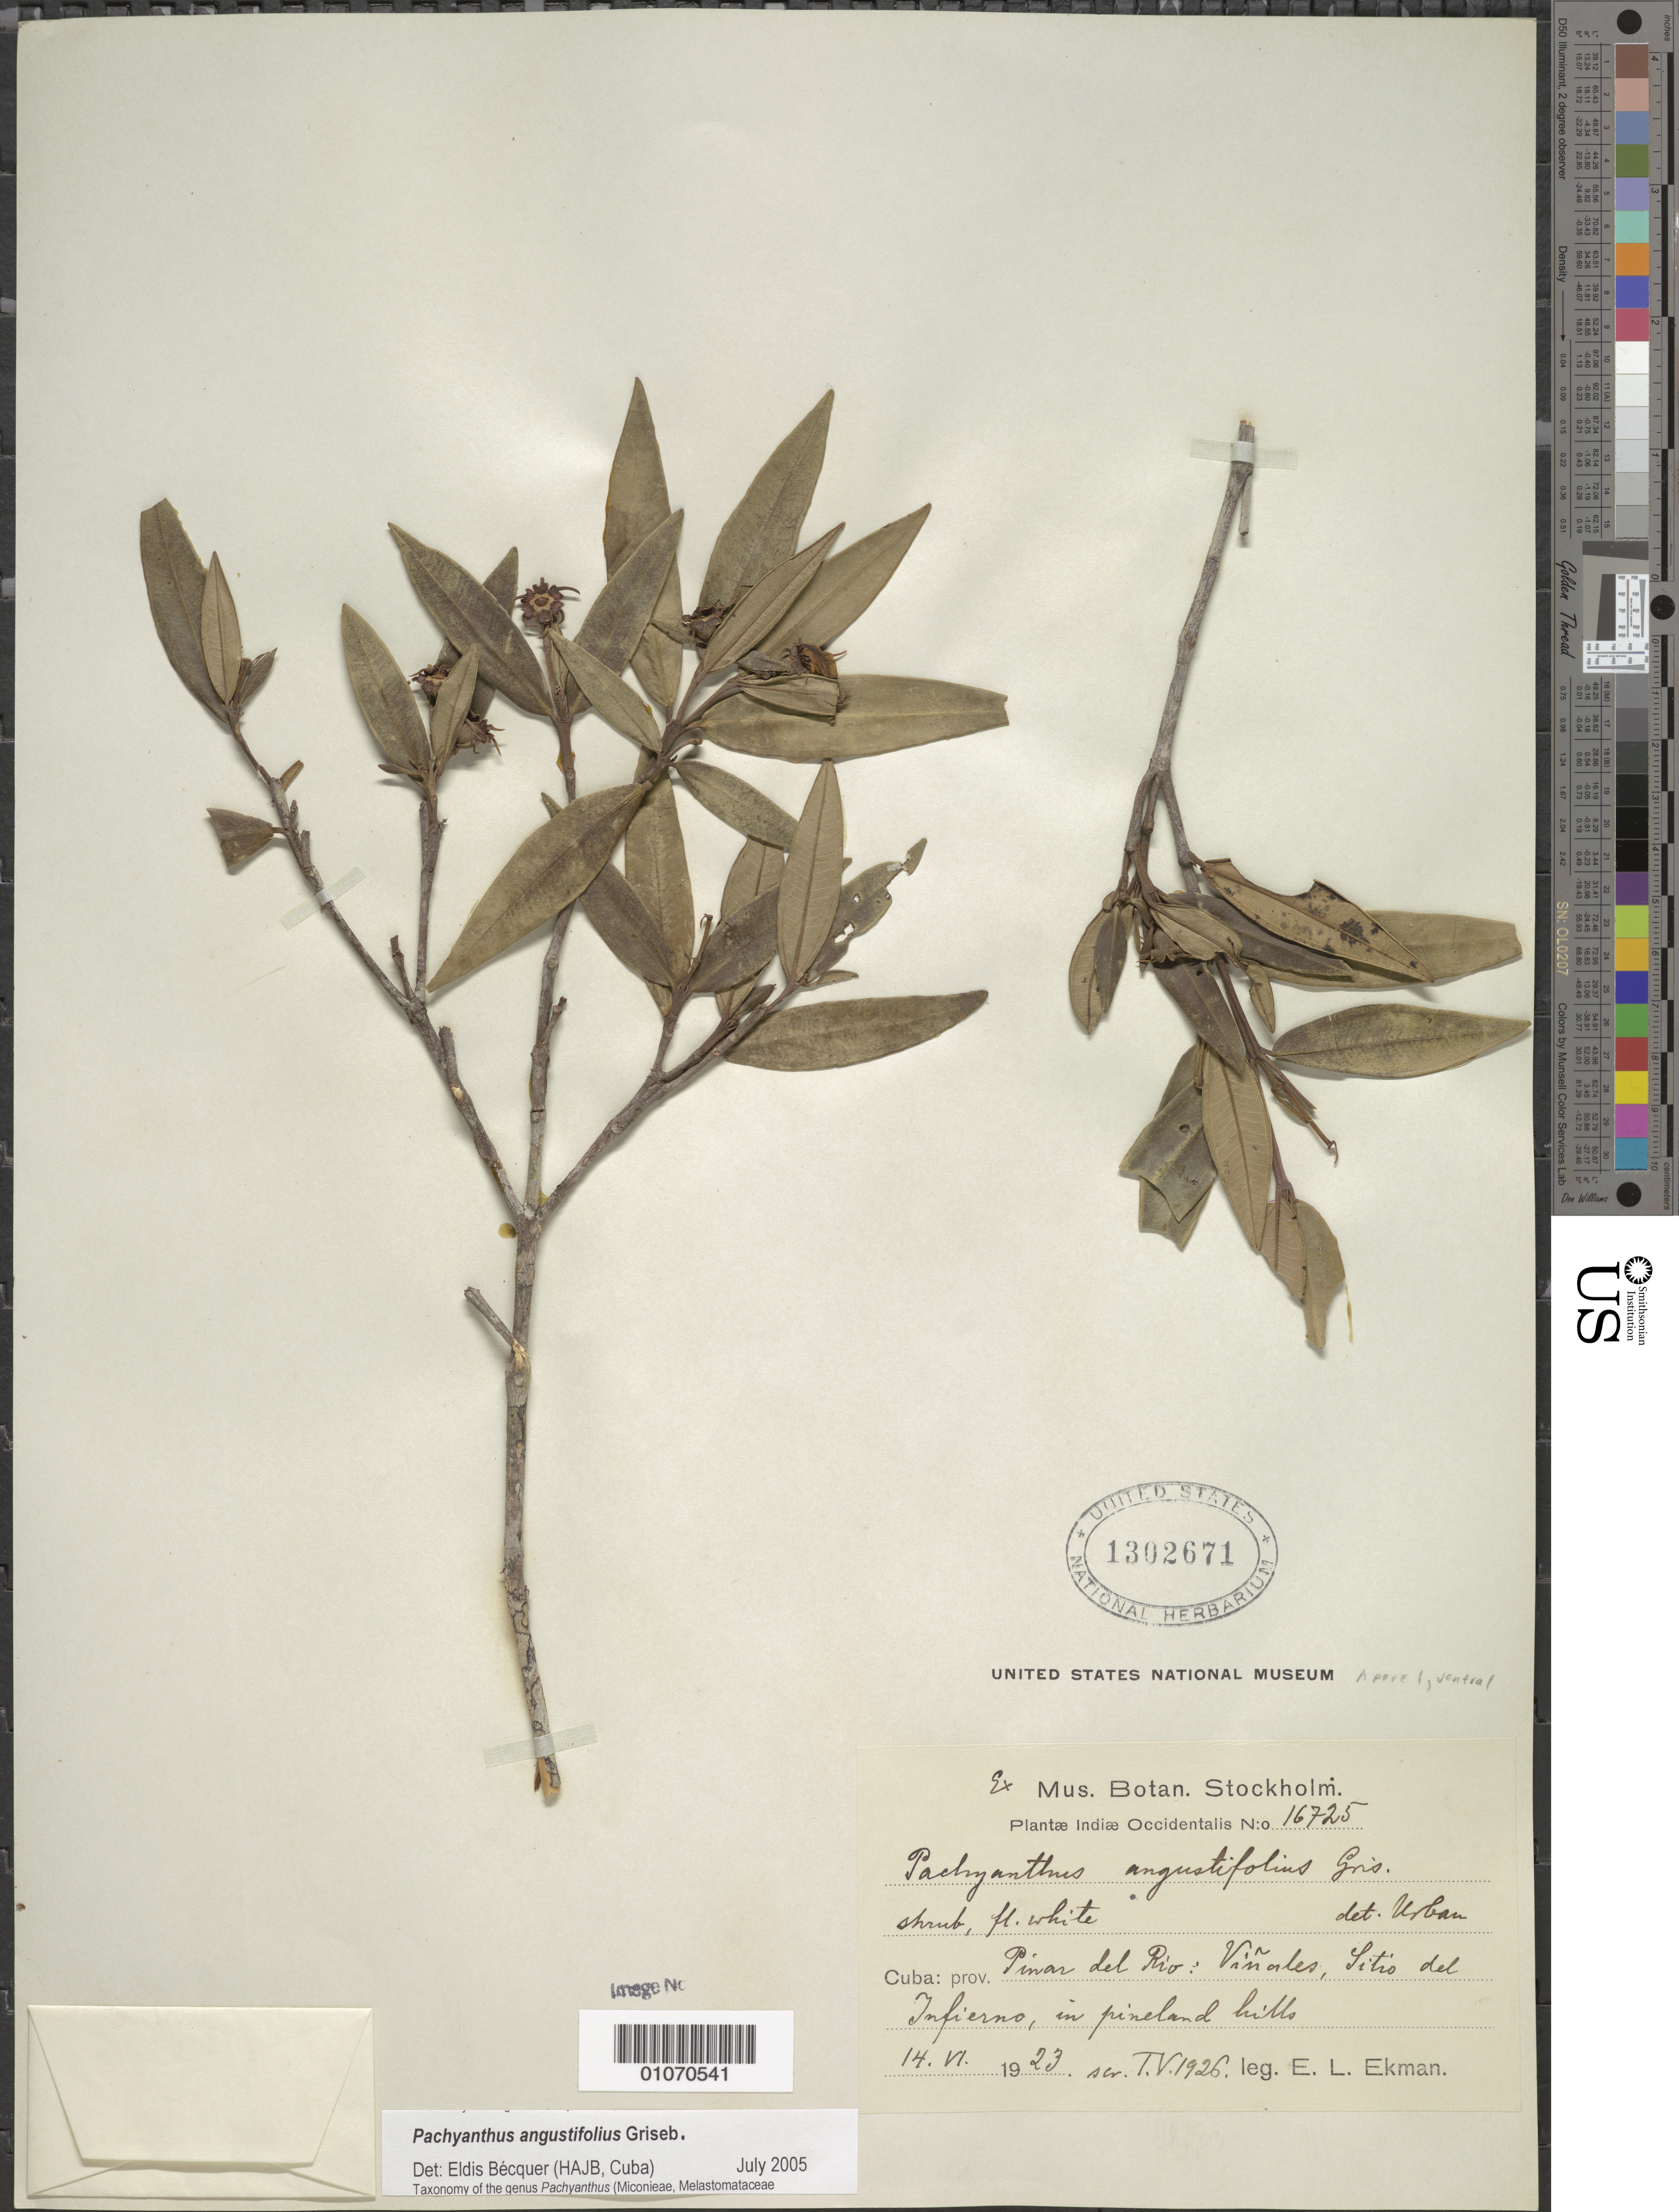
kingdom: Plantae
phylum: Tracheophyta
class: Magnoliopsida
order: Myrtales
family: Melastomataceae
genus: Pachyanthus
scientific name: Pachyanthus angustifolius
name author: Griseb.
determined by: Bécquer Granados, E. R., (HAJB)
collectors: E. L. Ekman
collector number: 16725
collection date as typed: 14 Jun 1923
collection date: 1923-06-14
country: Cuba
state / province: Pinar del Río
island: Cuba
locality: Viñales, Sitio del Infierno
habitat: In pineland hills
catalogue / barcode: US 1302671